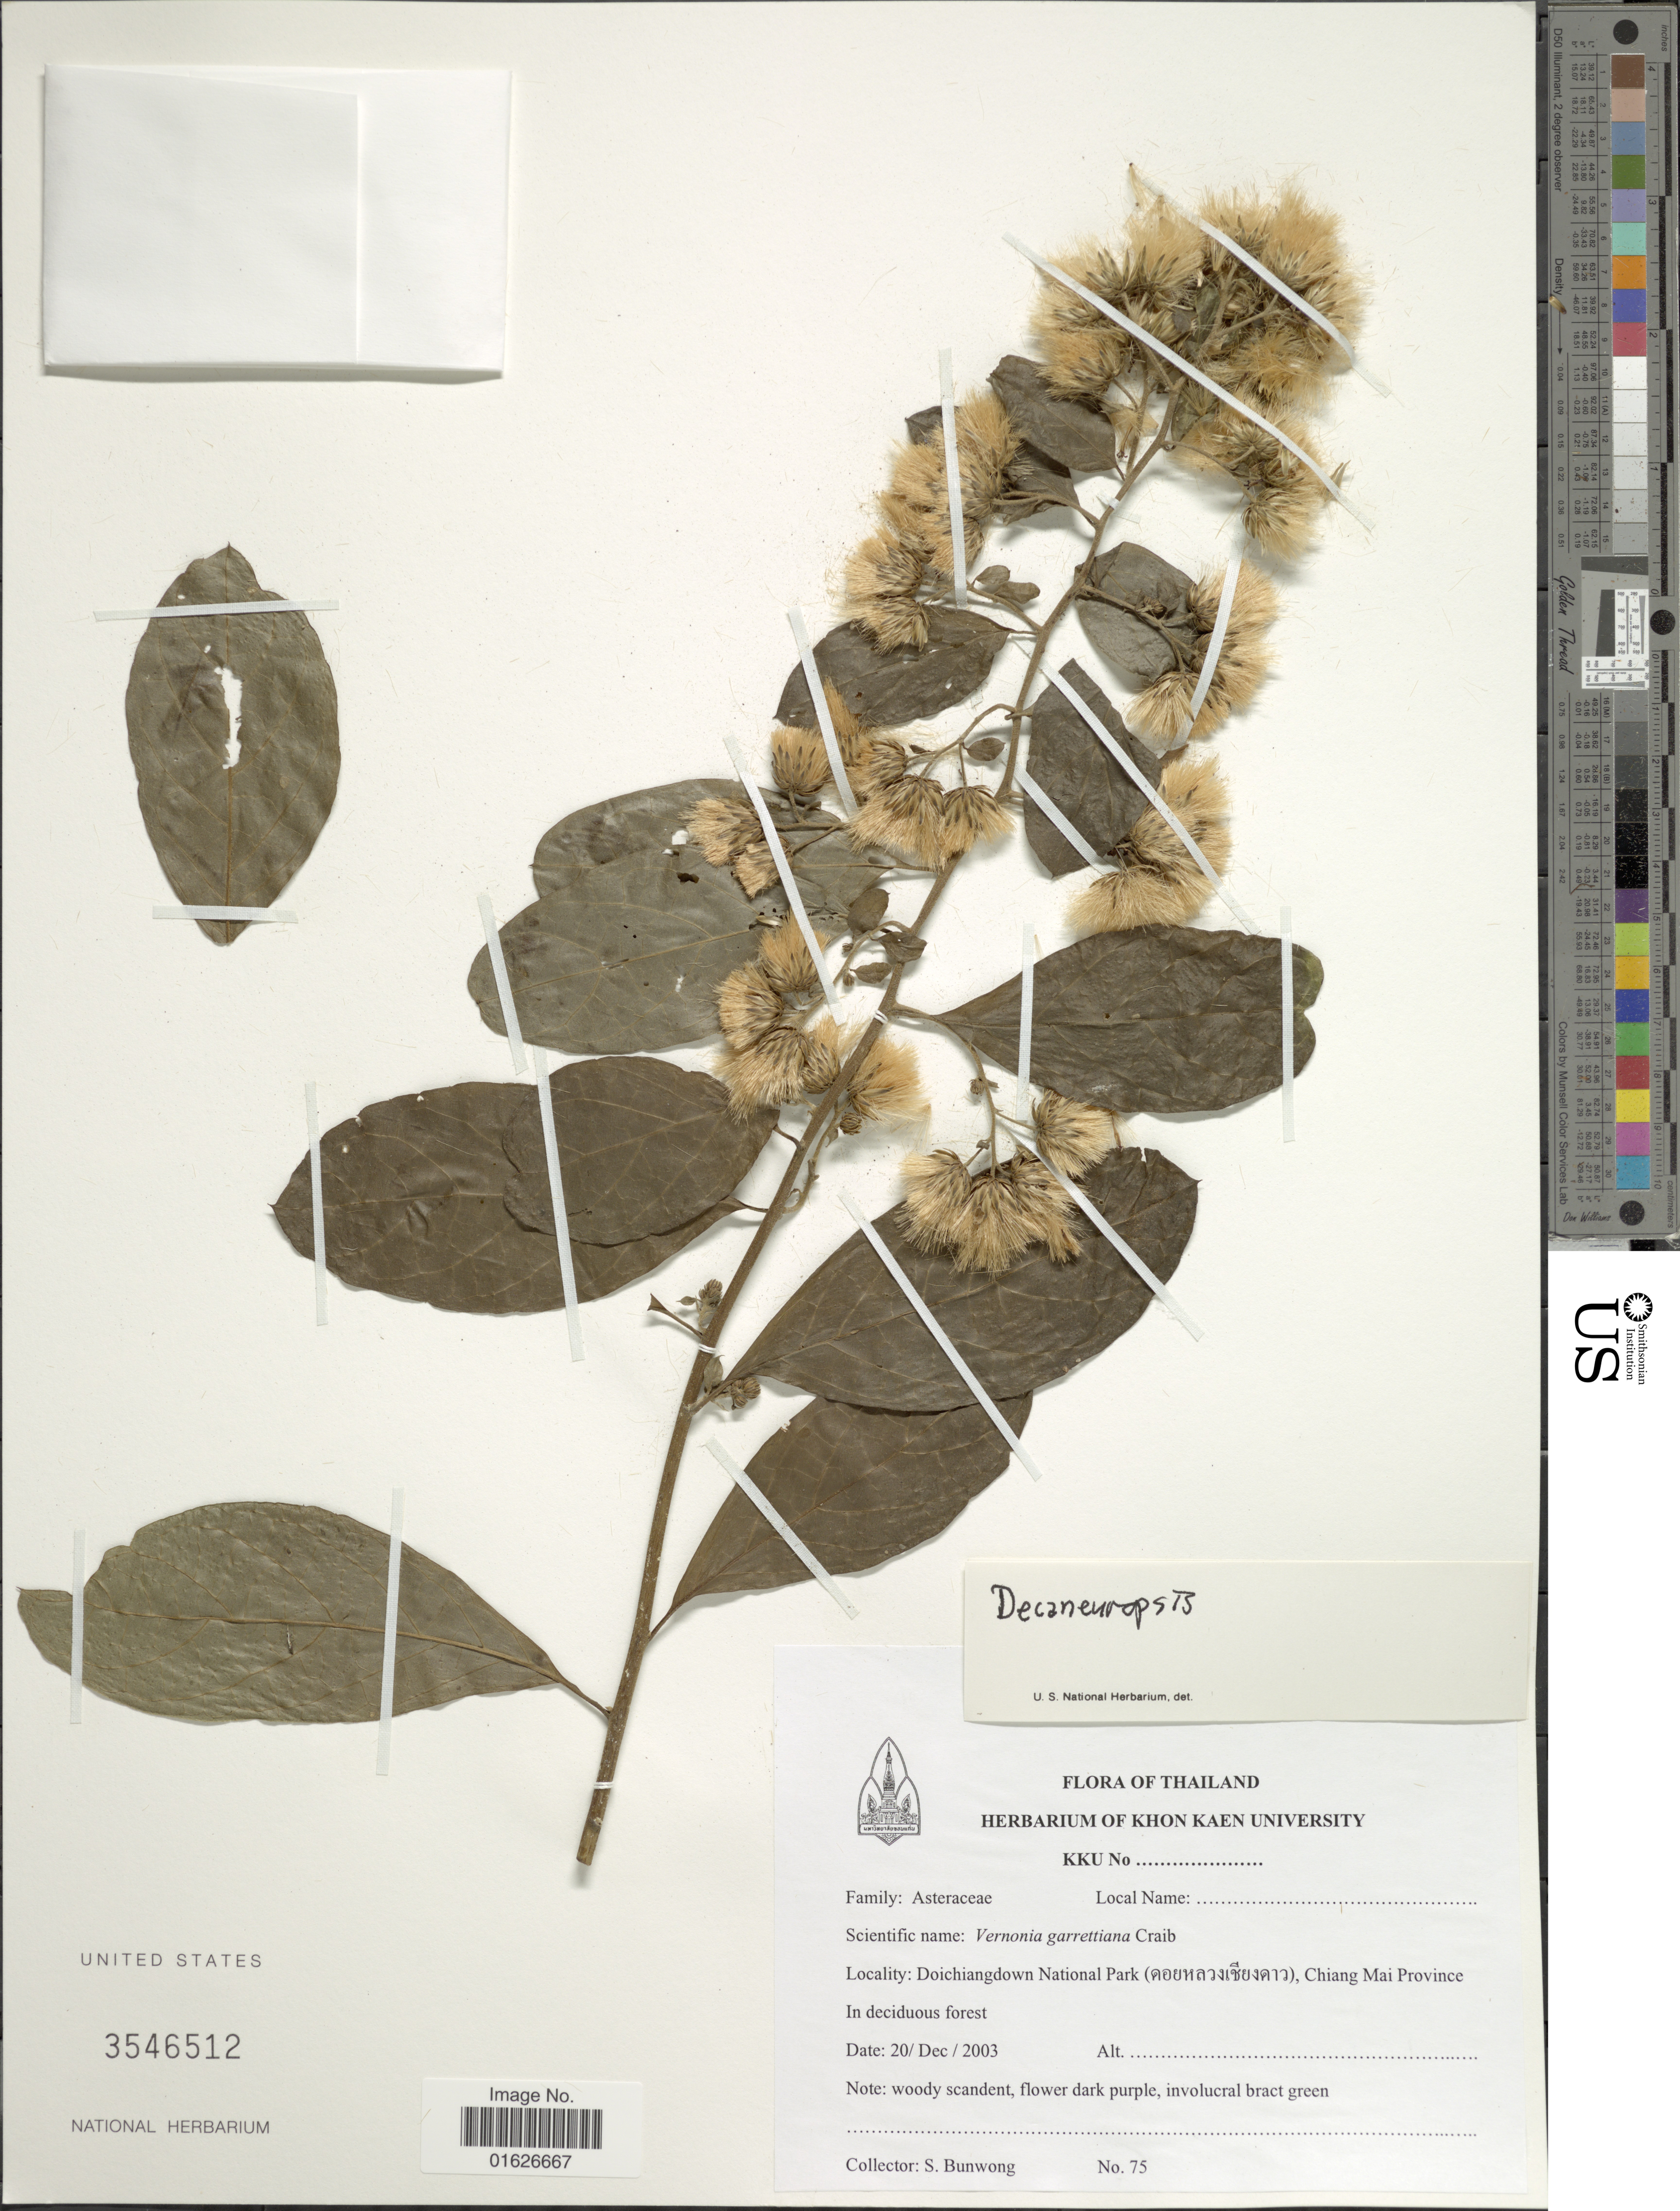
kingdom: Plantae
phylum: Tracheophyta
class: Magnoliopsida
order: Asterales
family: Asteraceae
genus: Decaneuropsis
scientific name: Decaneuropsis garrettiana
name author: (Craib) H. Rob. & Skvarla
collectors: S. Bunwong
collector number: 75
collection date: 2003-12-20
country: Thailand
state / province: Chiang Mai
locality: Doichiangdown National Park ( [Foreign script] ), Chiang Mai Province.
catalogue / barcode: US 3546512